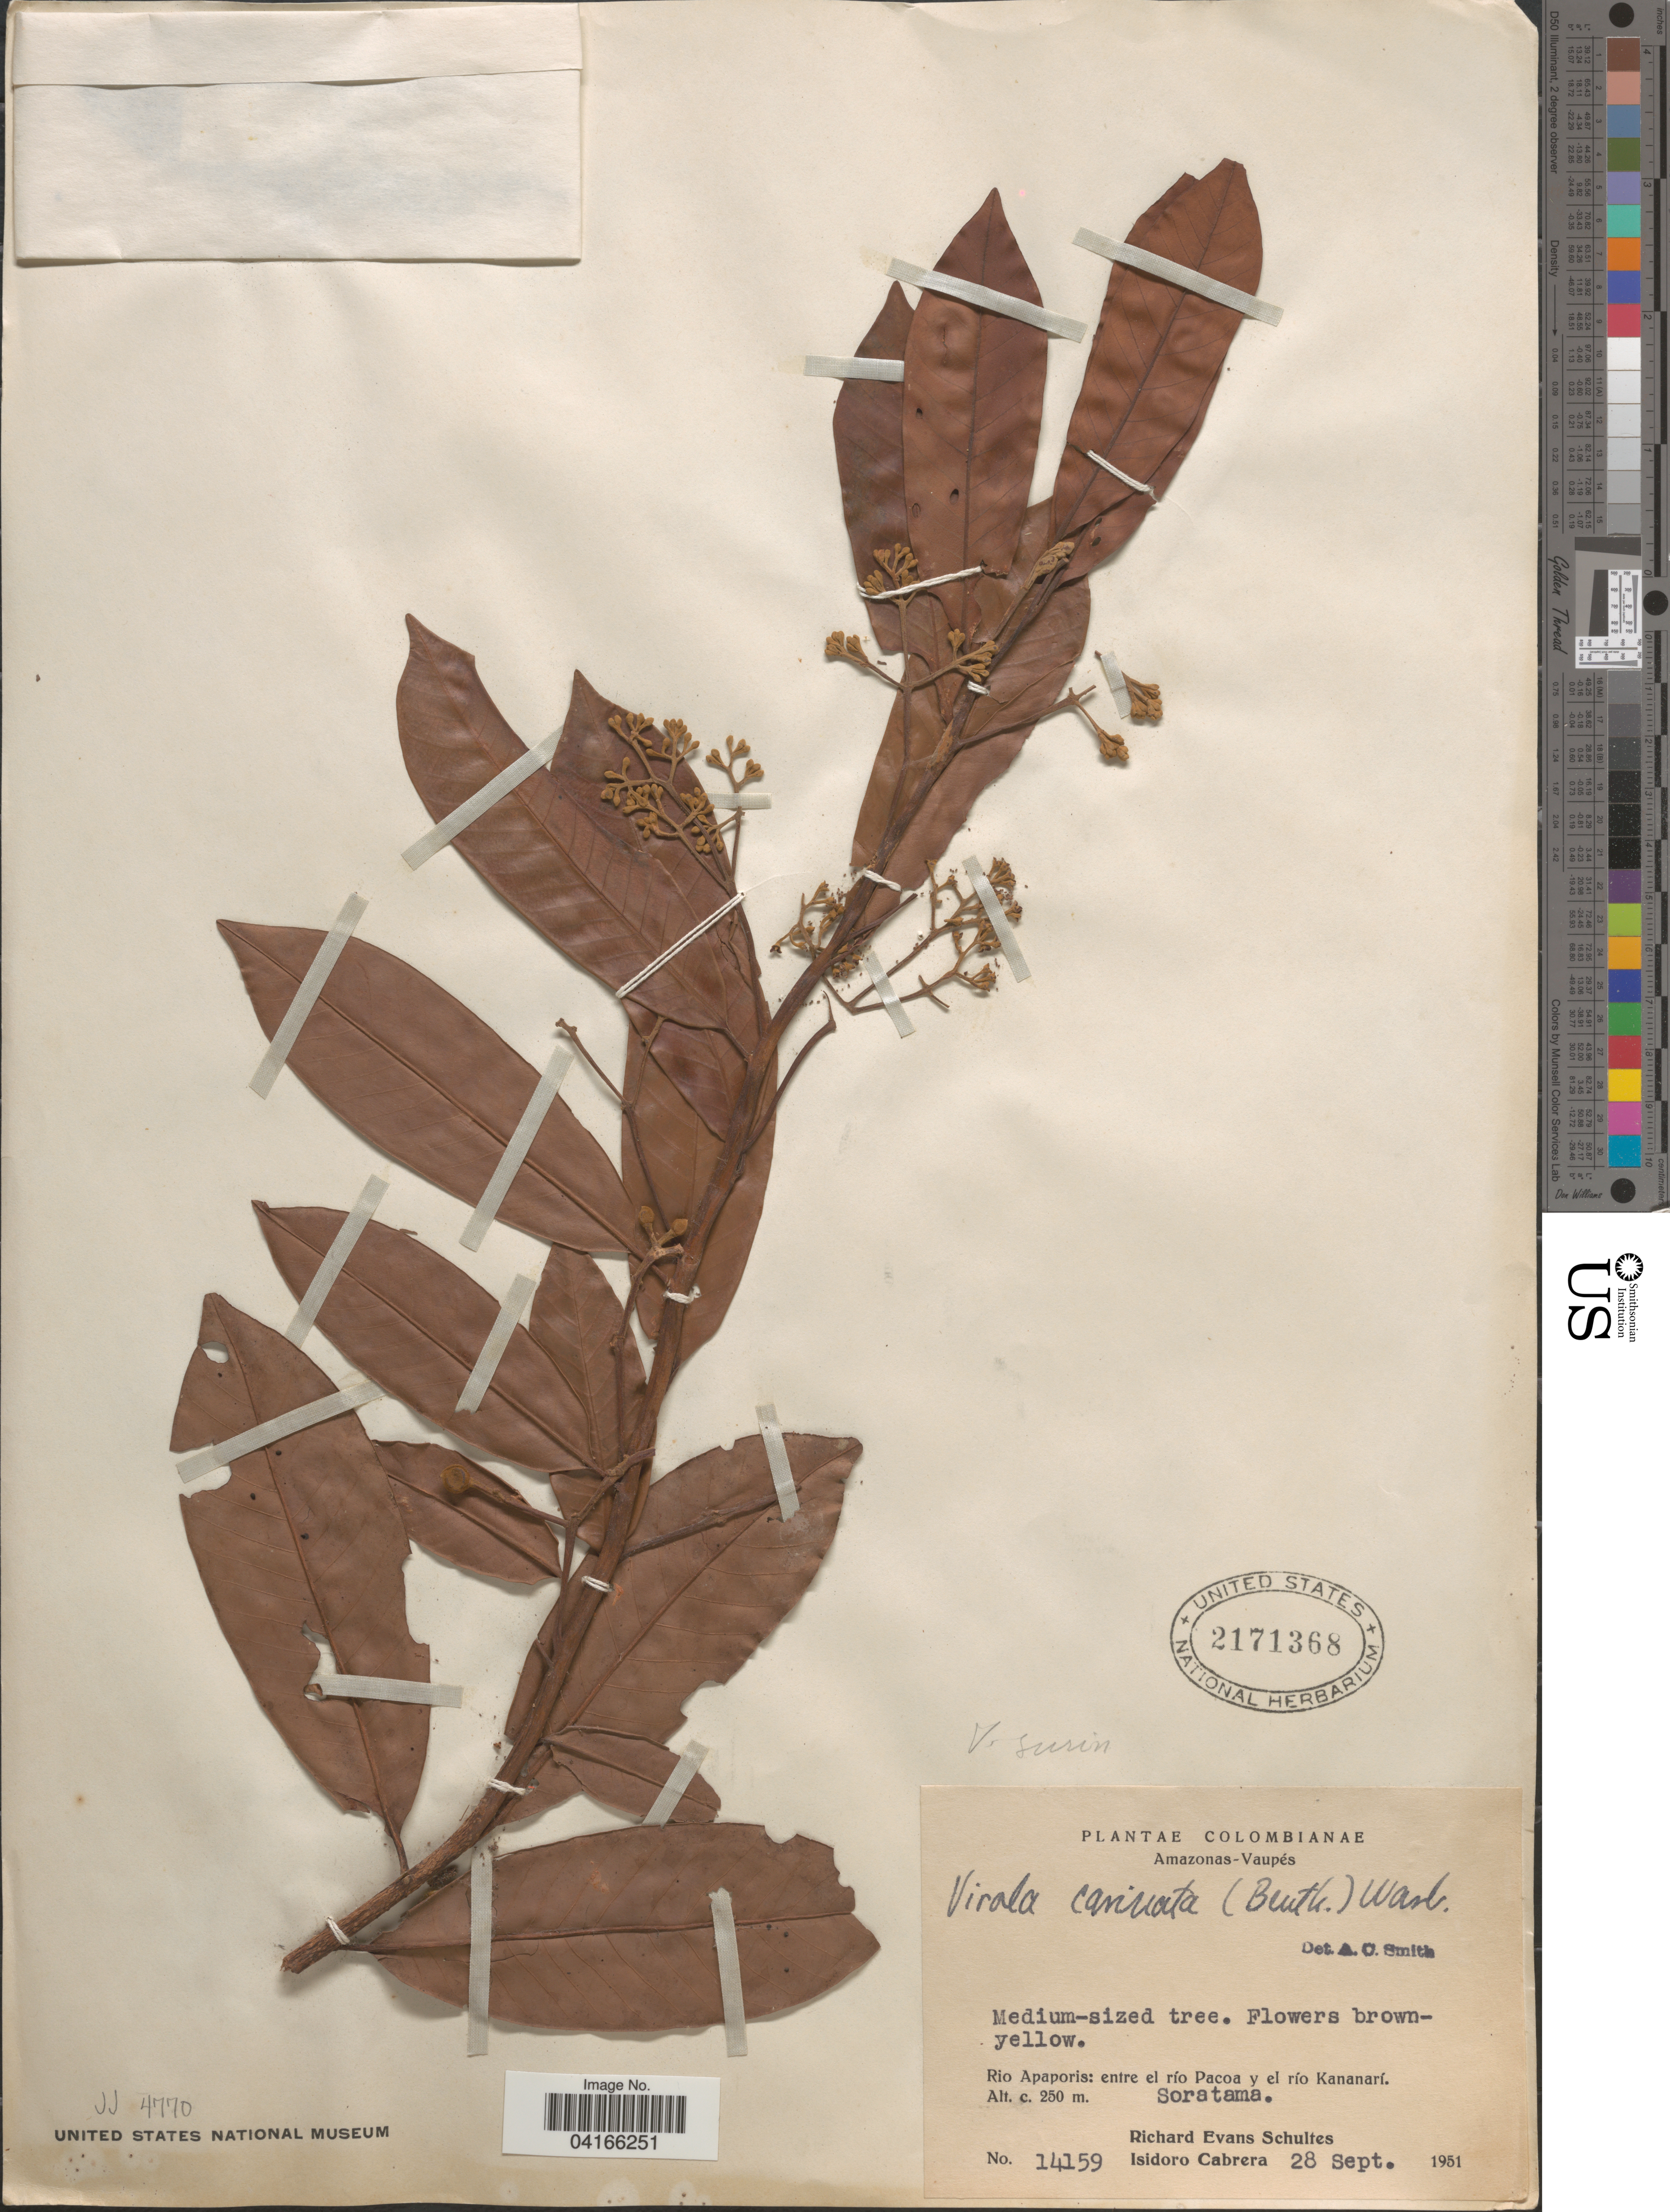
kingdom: Plantae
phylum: Tracheophyta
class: Magnoliopsida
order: Magnoliales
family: Myristicaceae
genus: Virola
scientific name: Virola carinata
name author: Warb.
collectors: R. E. Schultes & I. Cabrera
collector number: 14159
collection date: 1951-09-28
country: Colombia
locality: Colombianae. Amazonas-Vaupés. Rio Apaporis: entre el río Pacoa y río Kananarí. Soratama.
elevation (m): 250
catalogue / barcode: US 2171368